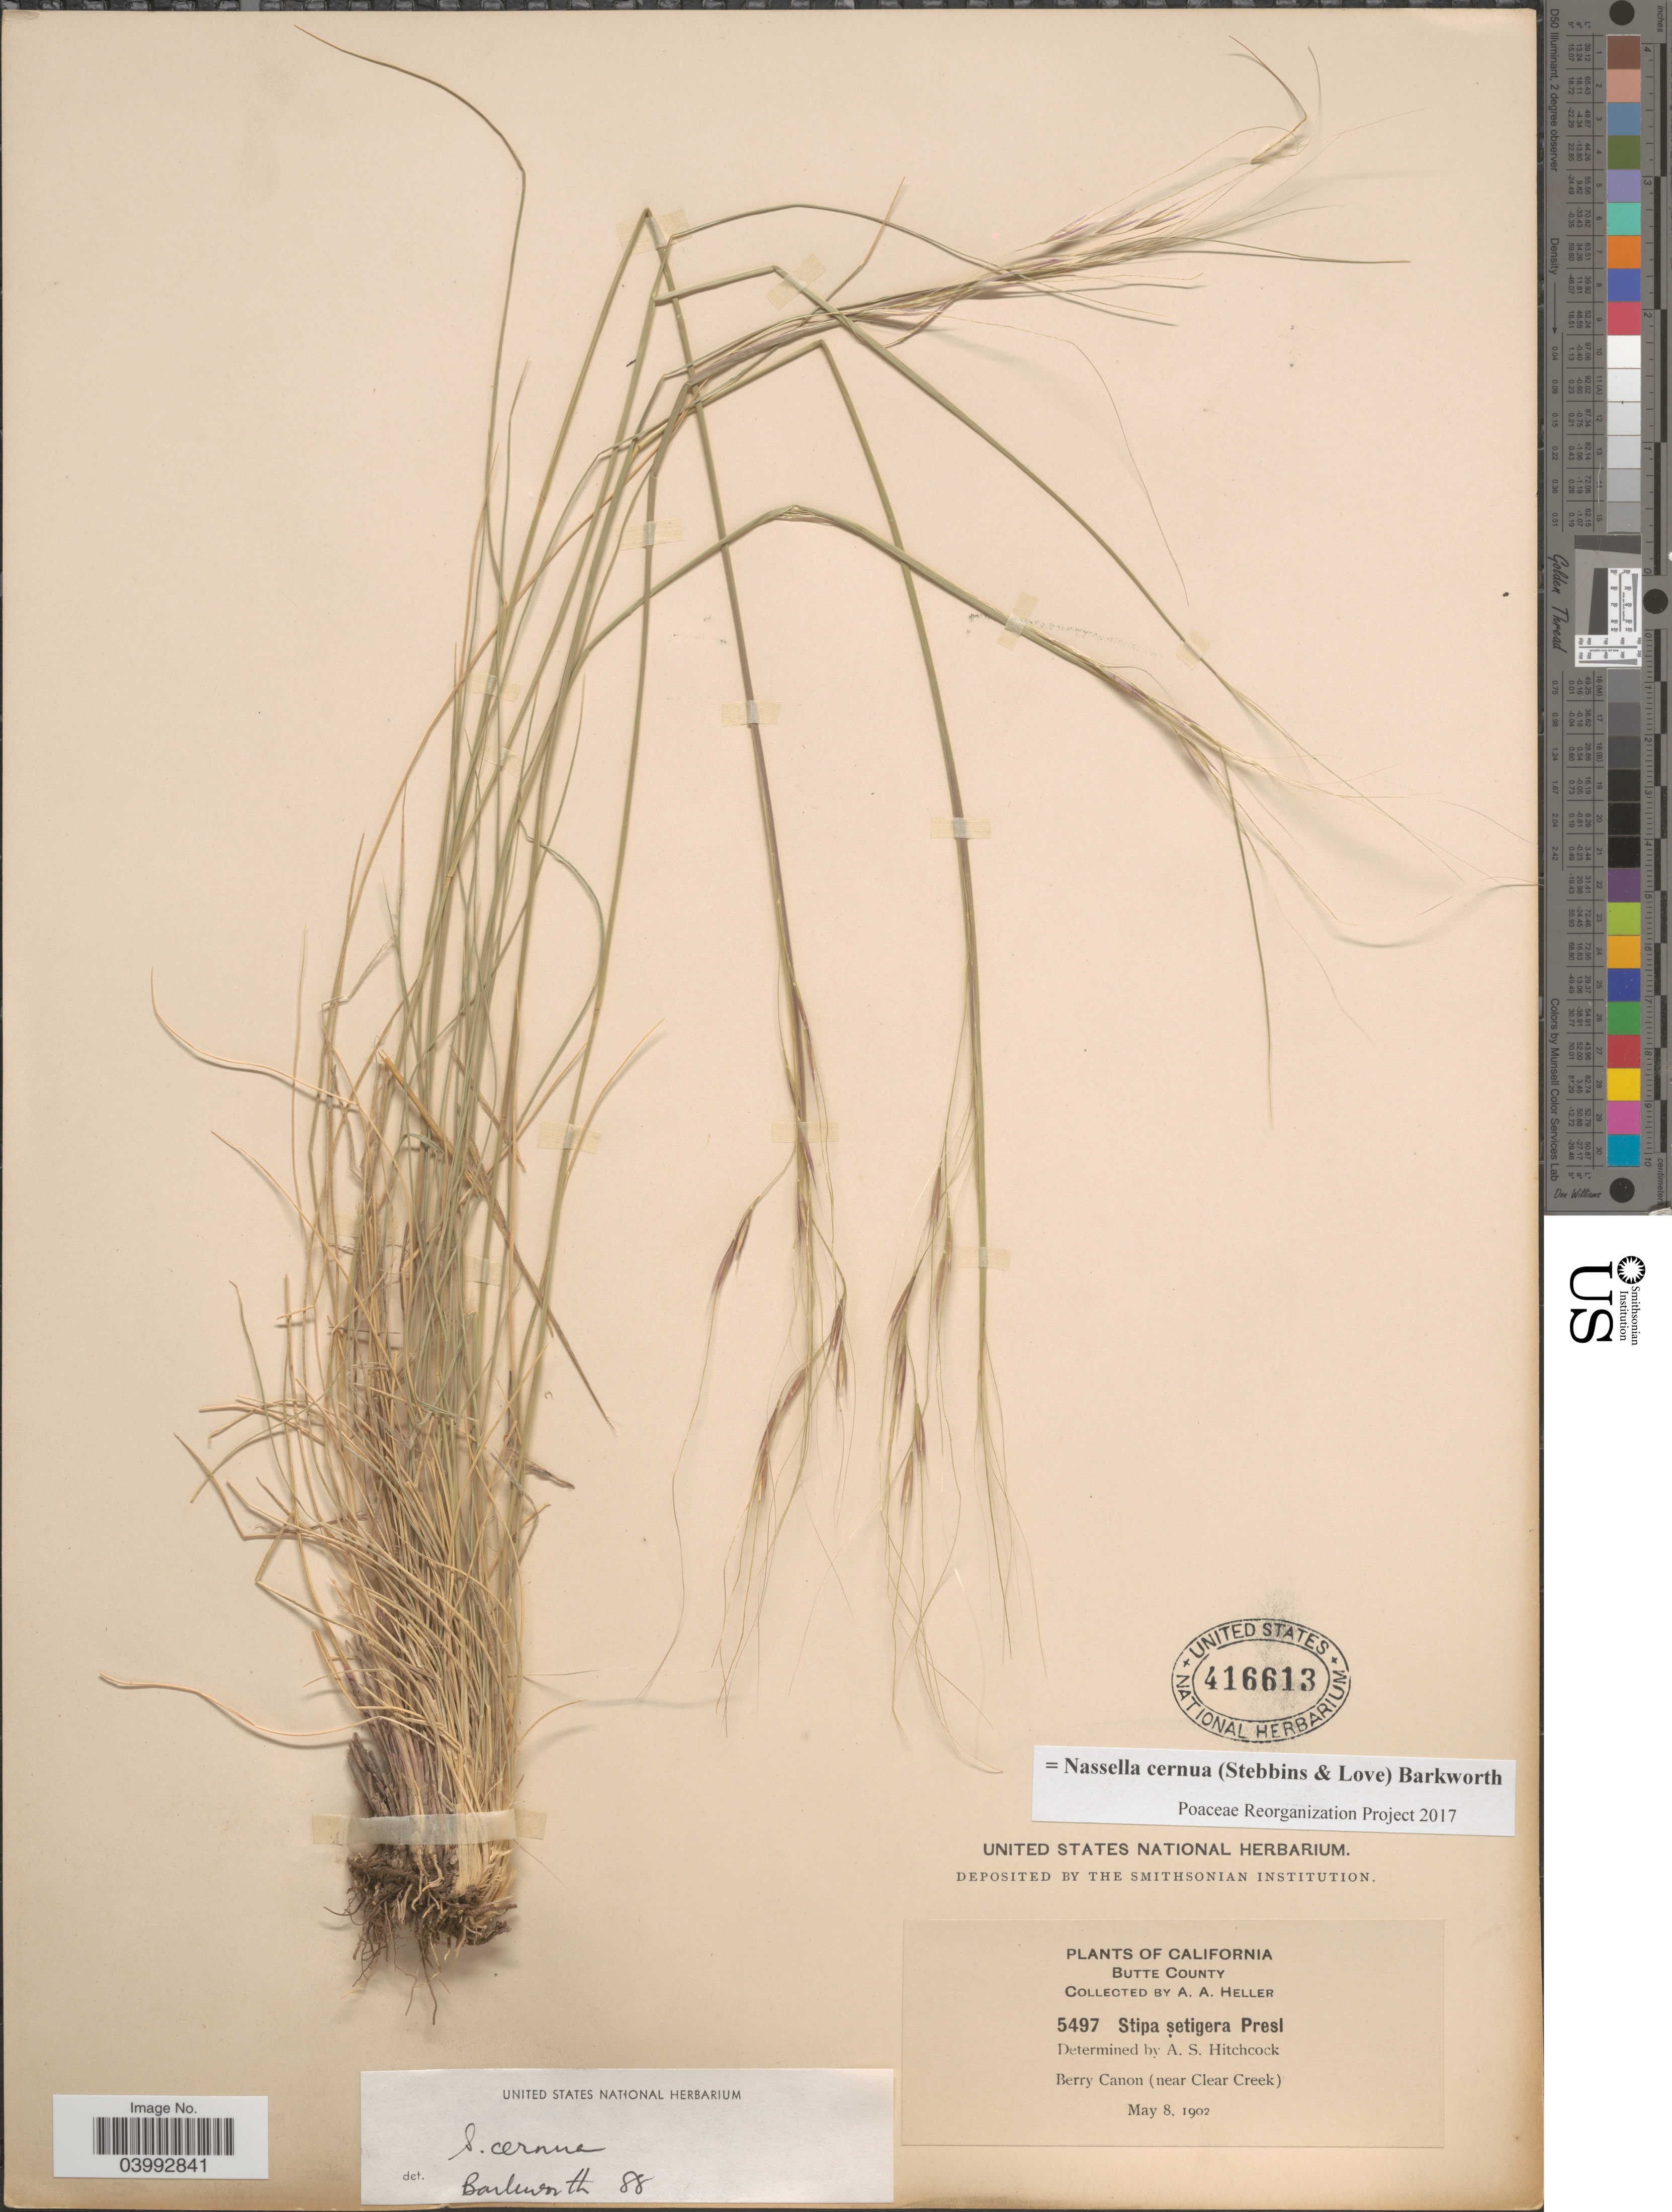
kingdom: Plantae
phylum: Tracheophyta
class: Liliopsida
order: Poales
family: Poaceae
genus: Nassella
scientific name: Nassella cernua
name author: (Stebbins & Love) Barkworth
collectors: A. A. Heller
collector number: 5497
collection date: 1902-05-08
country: United States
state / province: California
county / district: Butte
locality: Butte County. Berry Canon (near Clear Creek).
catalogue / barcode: US 416613